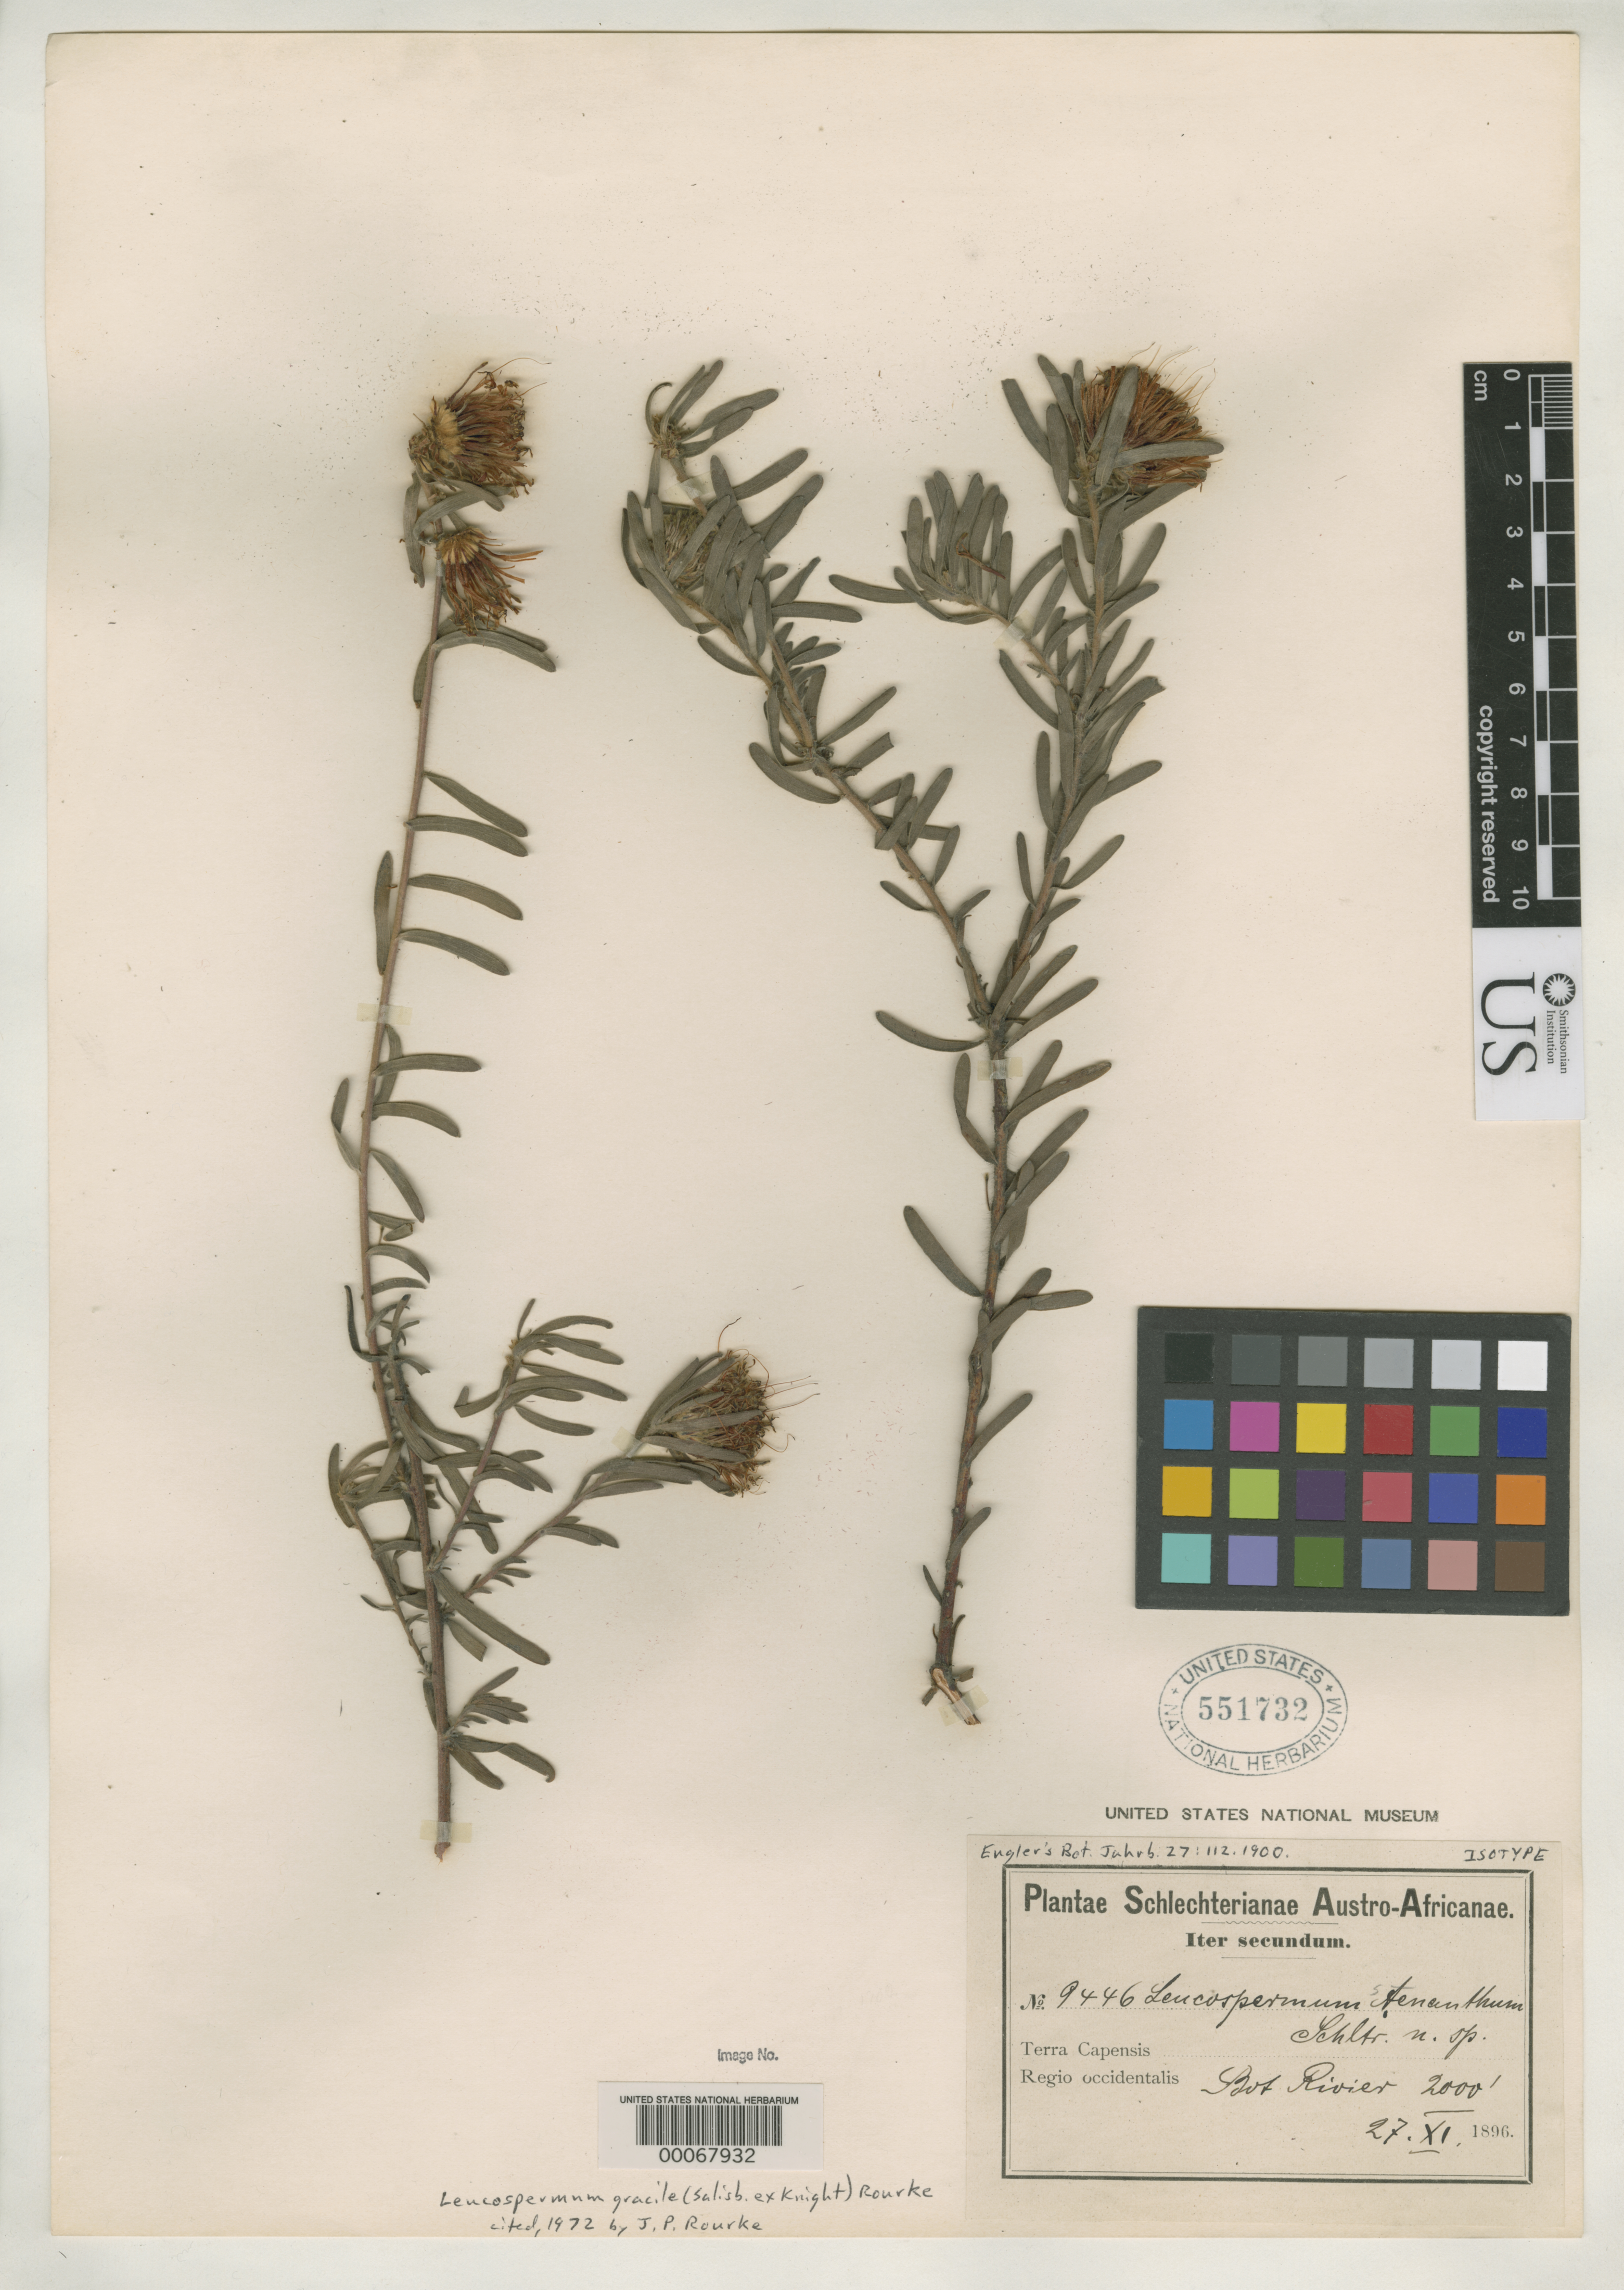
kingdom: Plantae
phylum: Tracheophyta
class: Magnoliopsida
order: Proteales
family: Proteaceae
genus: Leucospermum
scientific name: Leucospermum stenanthum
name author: Schltr.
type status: Isosyntype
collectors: F. R. R. Schlechter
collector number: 9446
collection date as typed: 27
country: South Africa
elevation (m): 610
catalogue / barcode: US 551732